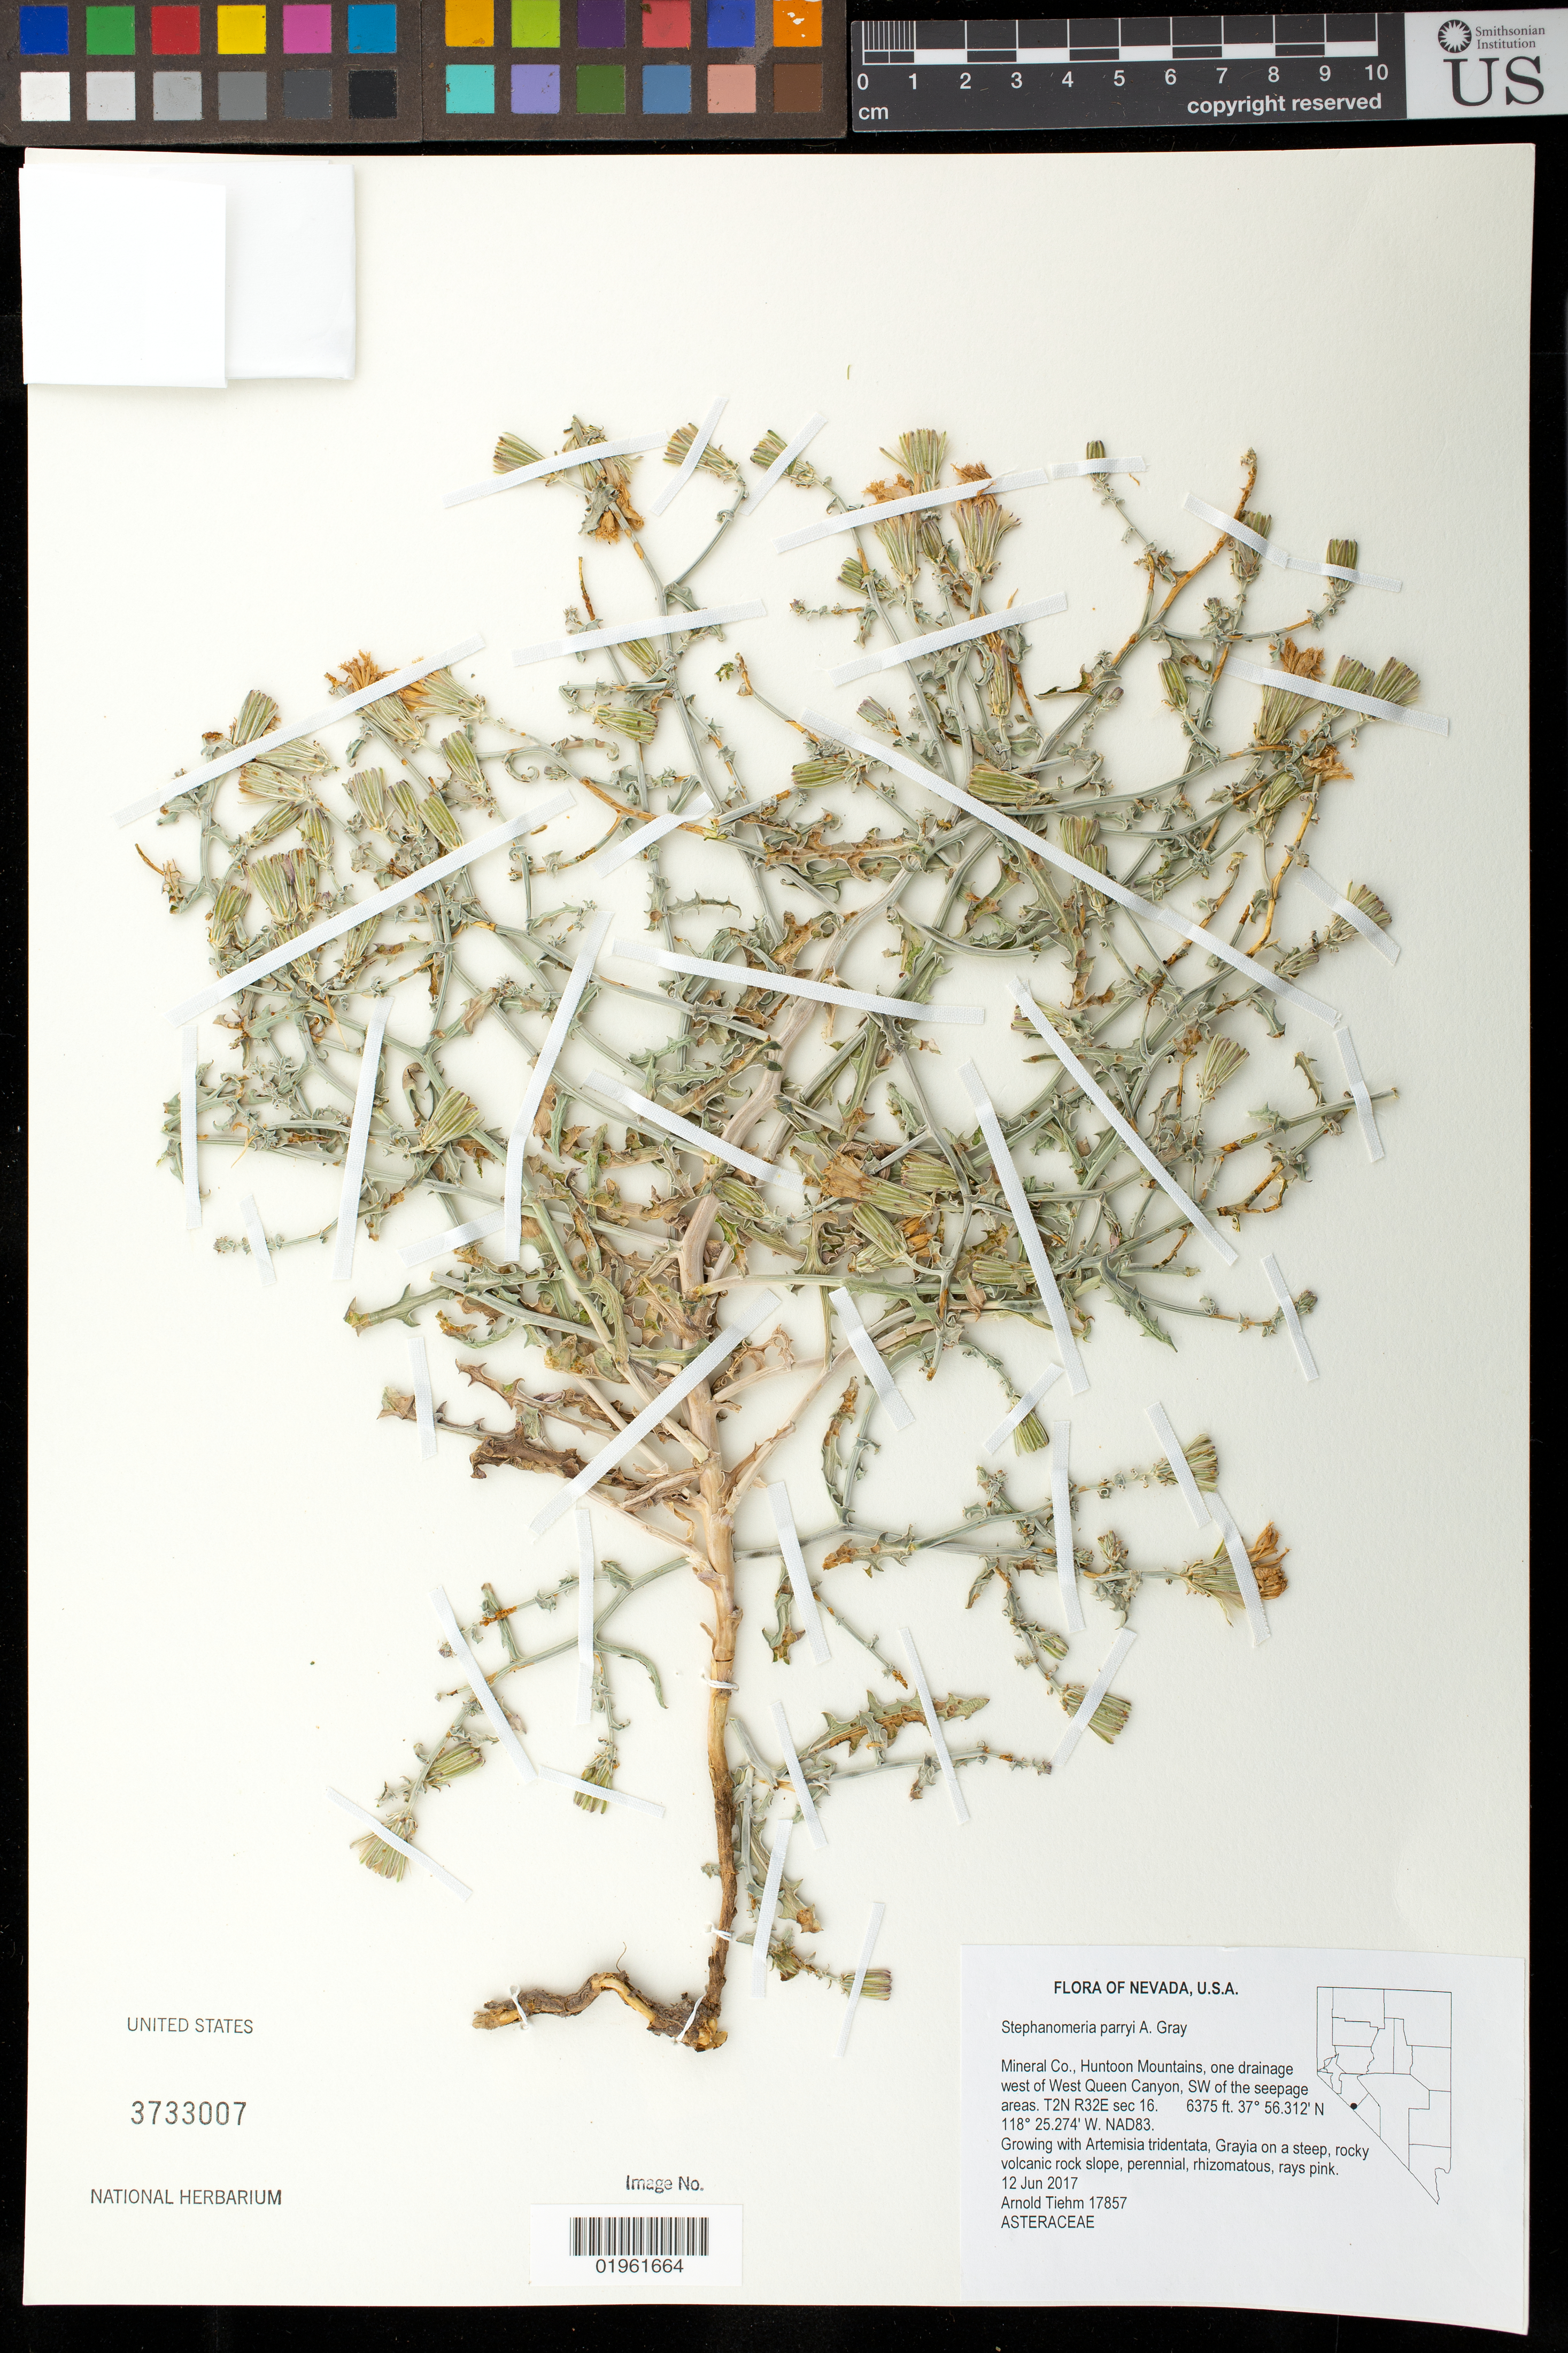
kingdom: Plantae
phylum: Tracheophyta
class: Magnoliopsida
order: Asterales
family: Asteraceae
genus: Stephanomeria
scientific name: Stephanomeria parryi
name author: A. Gray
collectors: A. Tiehm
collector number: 17857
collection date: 2017-06-27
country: United States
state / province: Nevada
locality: Washoe Co., Sheldon National Wildlife Refuge, springs on W side of and feeding South Catnip Creek, 1 air mile SSE of highway 34A.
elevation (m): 1789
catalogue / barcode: US 3733007